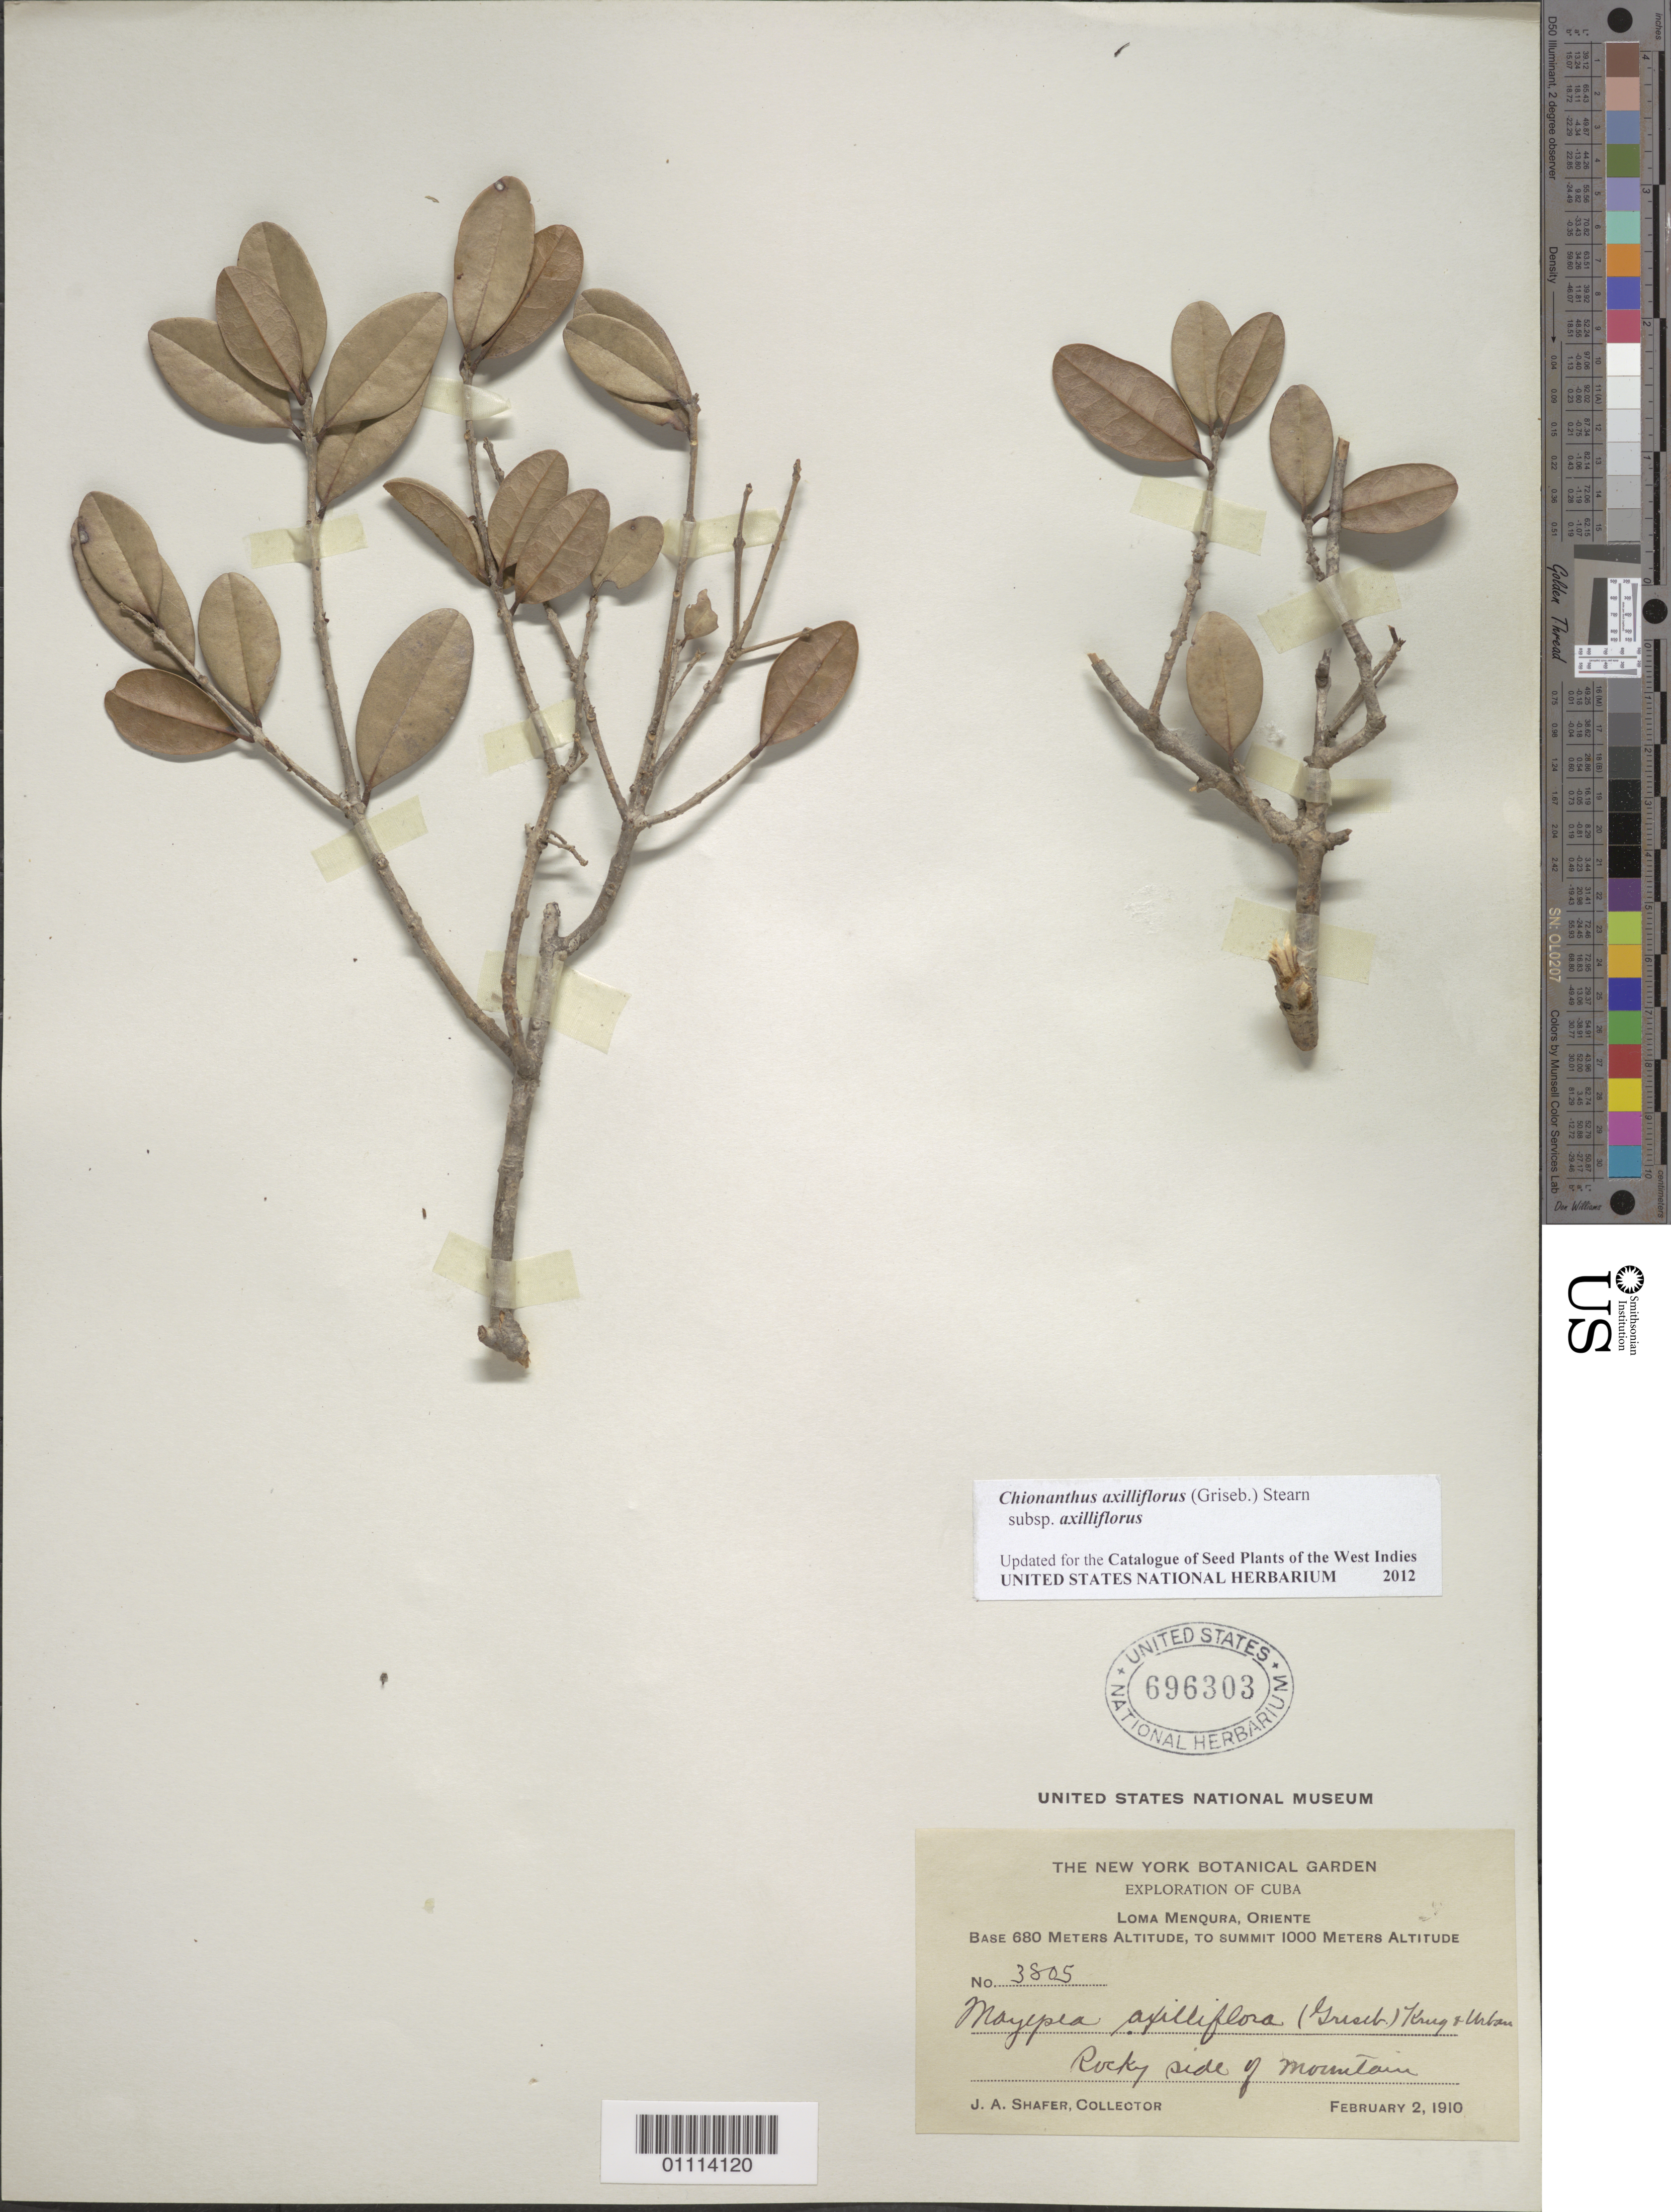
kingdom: Plantae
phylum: Tracheophyta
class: Magnoliopsida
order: Lamiales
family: Oleaceae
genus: Linociera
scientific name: Linociera axilliflora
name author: Griseb.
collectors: J. A. Shafer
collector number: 3805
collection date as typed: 02 Feb 1910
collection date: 1910-02-02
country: Cuba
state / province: Holguín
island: Cuba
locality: Loma Menqura, Oriente, rocky side of mountain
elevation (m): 680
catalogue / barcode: US 696303